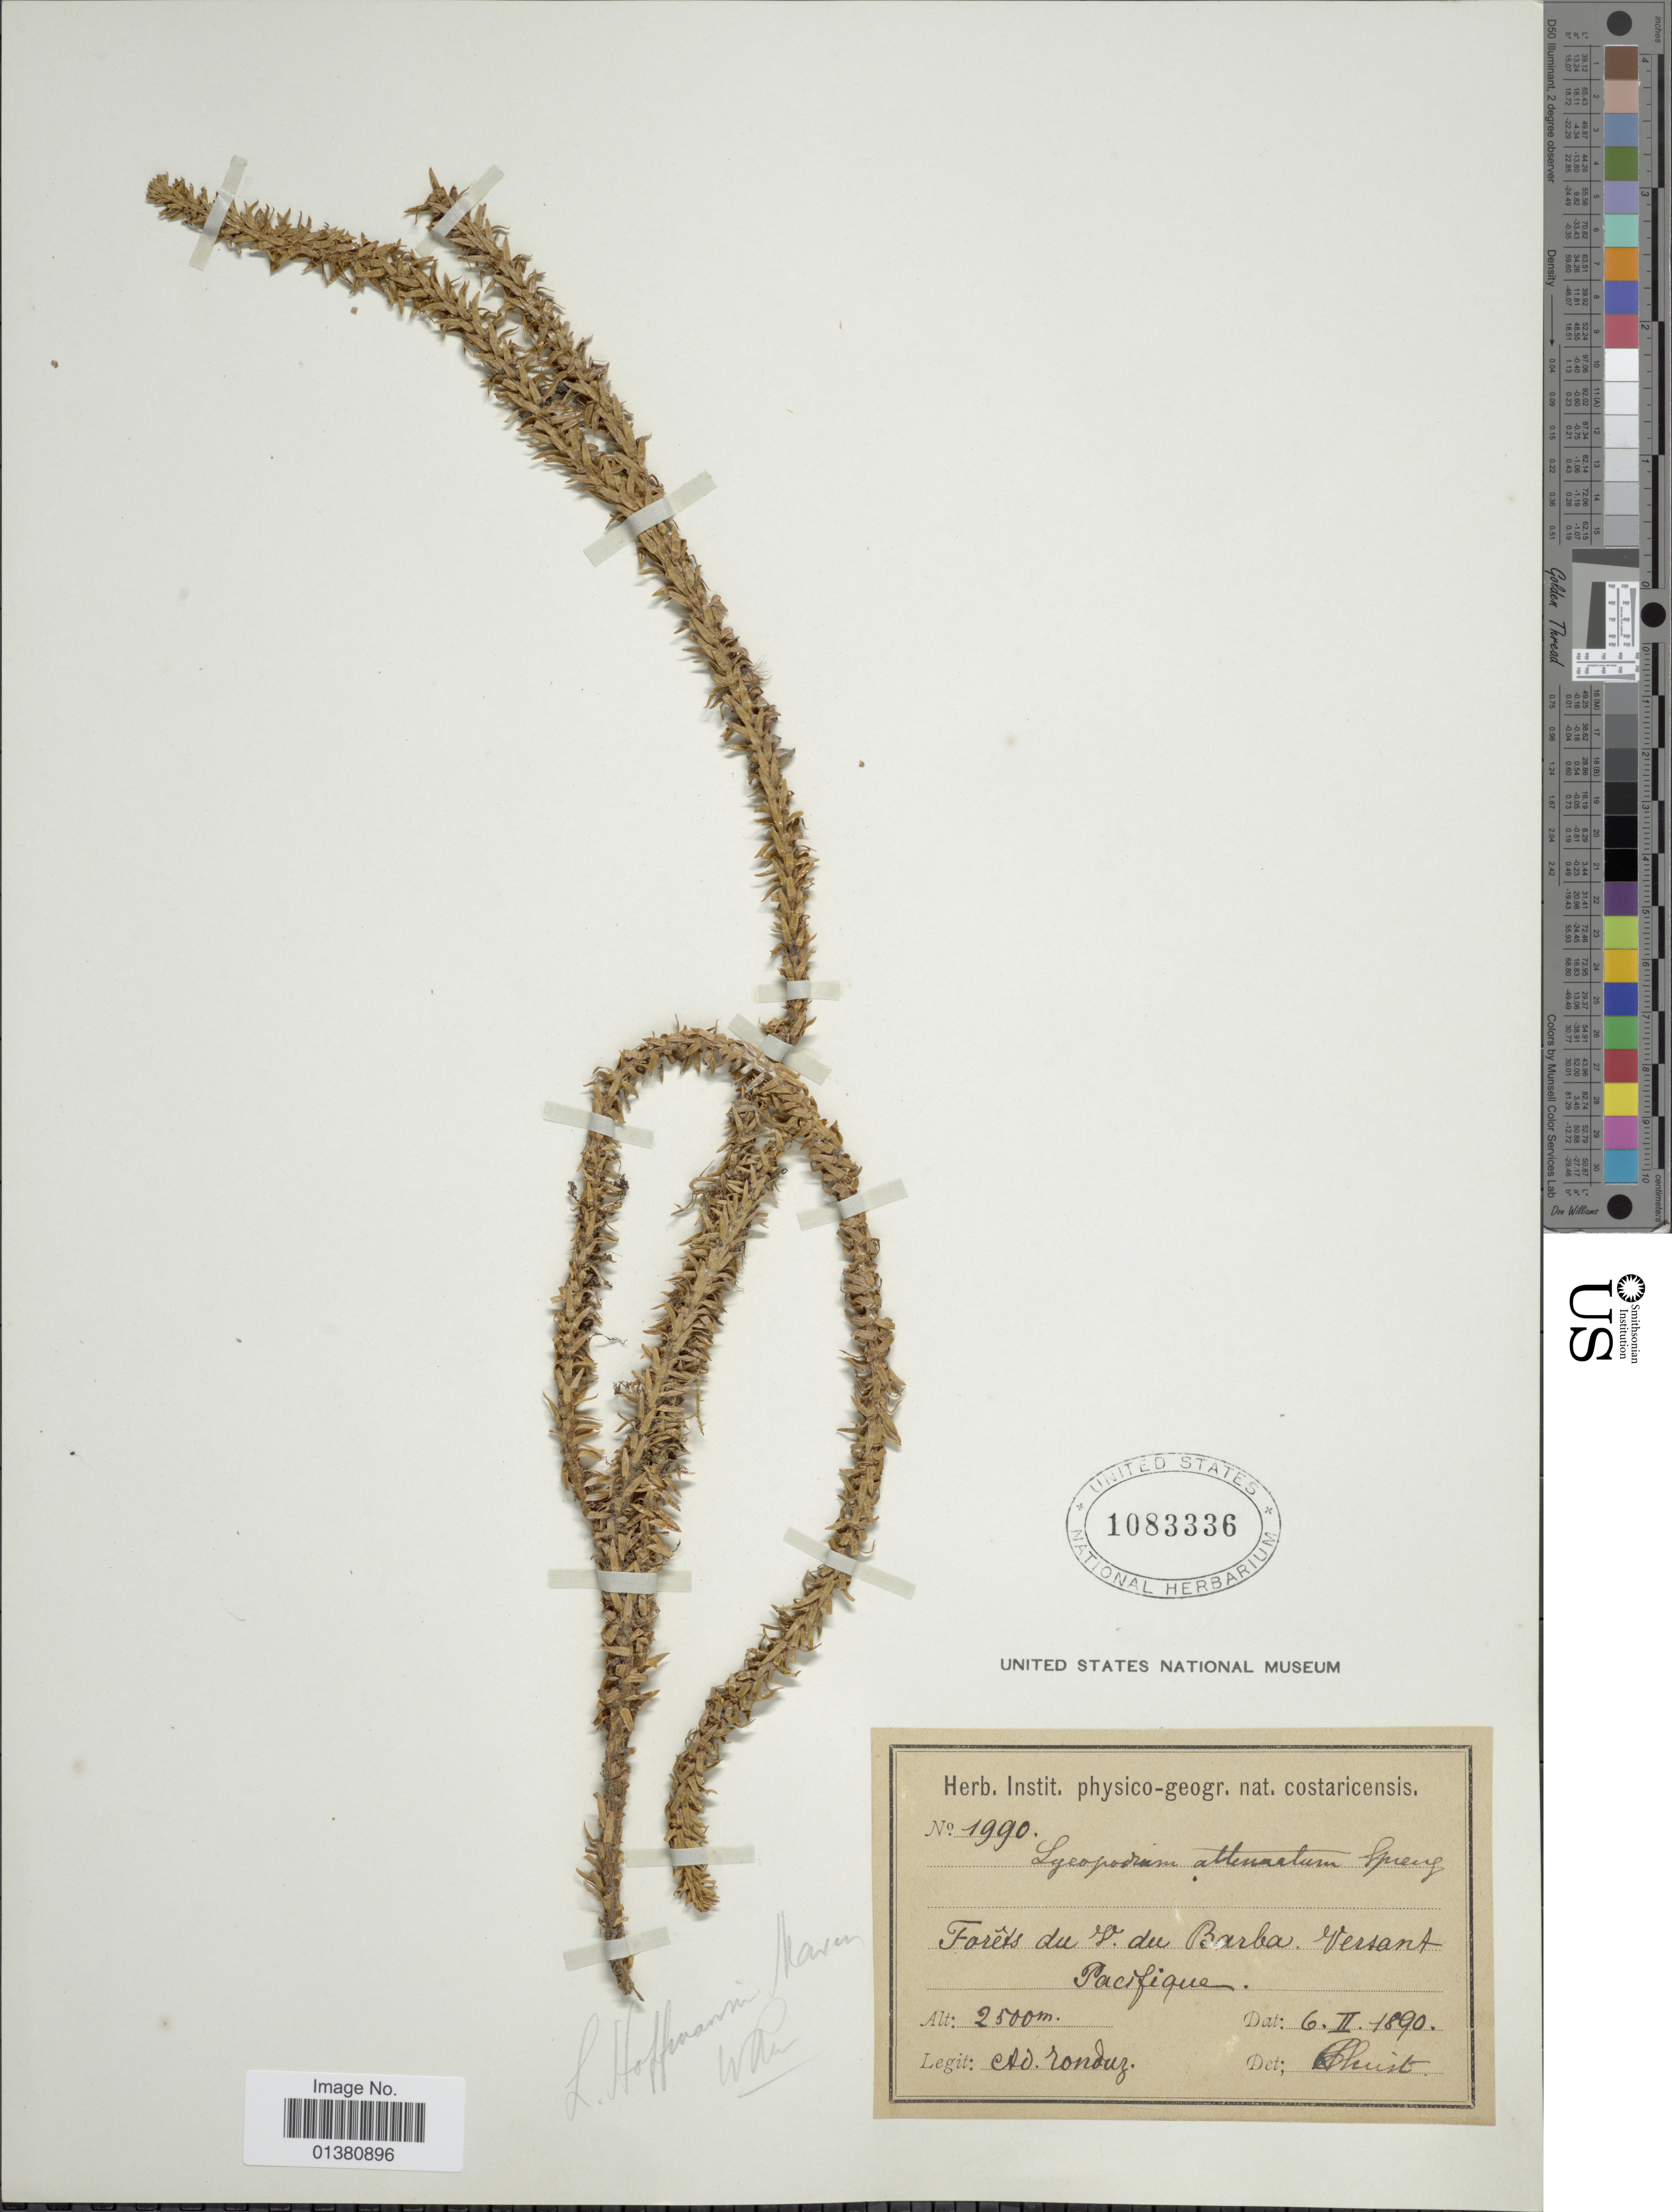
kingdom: Plantae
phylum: Tracheophyta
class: Lycopodiopsida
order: Lycopodiales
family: Lycopodiaceae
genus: Phlegmariurus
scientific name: Phlegmariurus hoffmannii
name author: (Maxon) B. Øllg.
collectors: A. Tonduz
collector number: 1990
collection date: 1890-02-06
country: Costa Rica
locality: Forêts du V. du Barba Versant Pacifique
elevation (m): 2500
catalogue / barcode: US 1083336